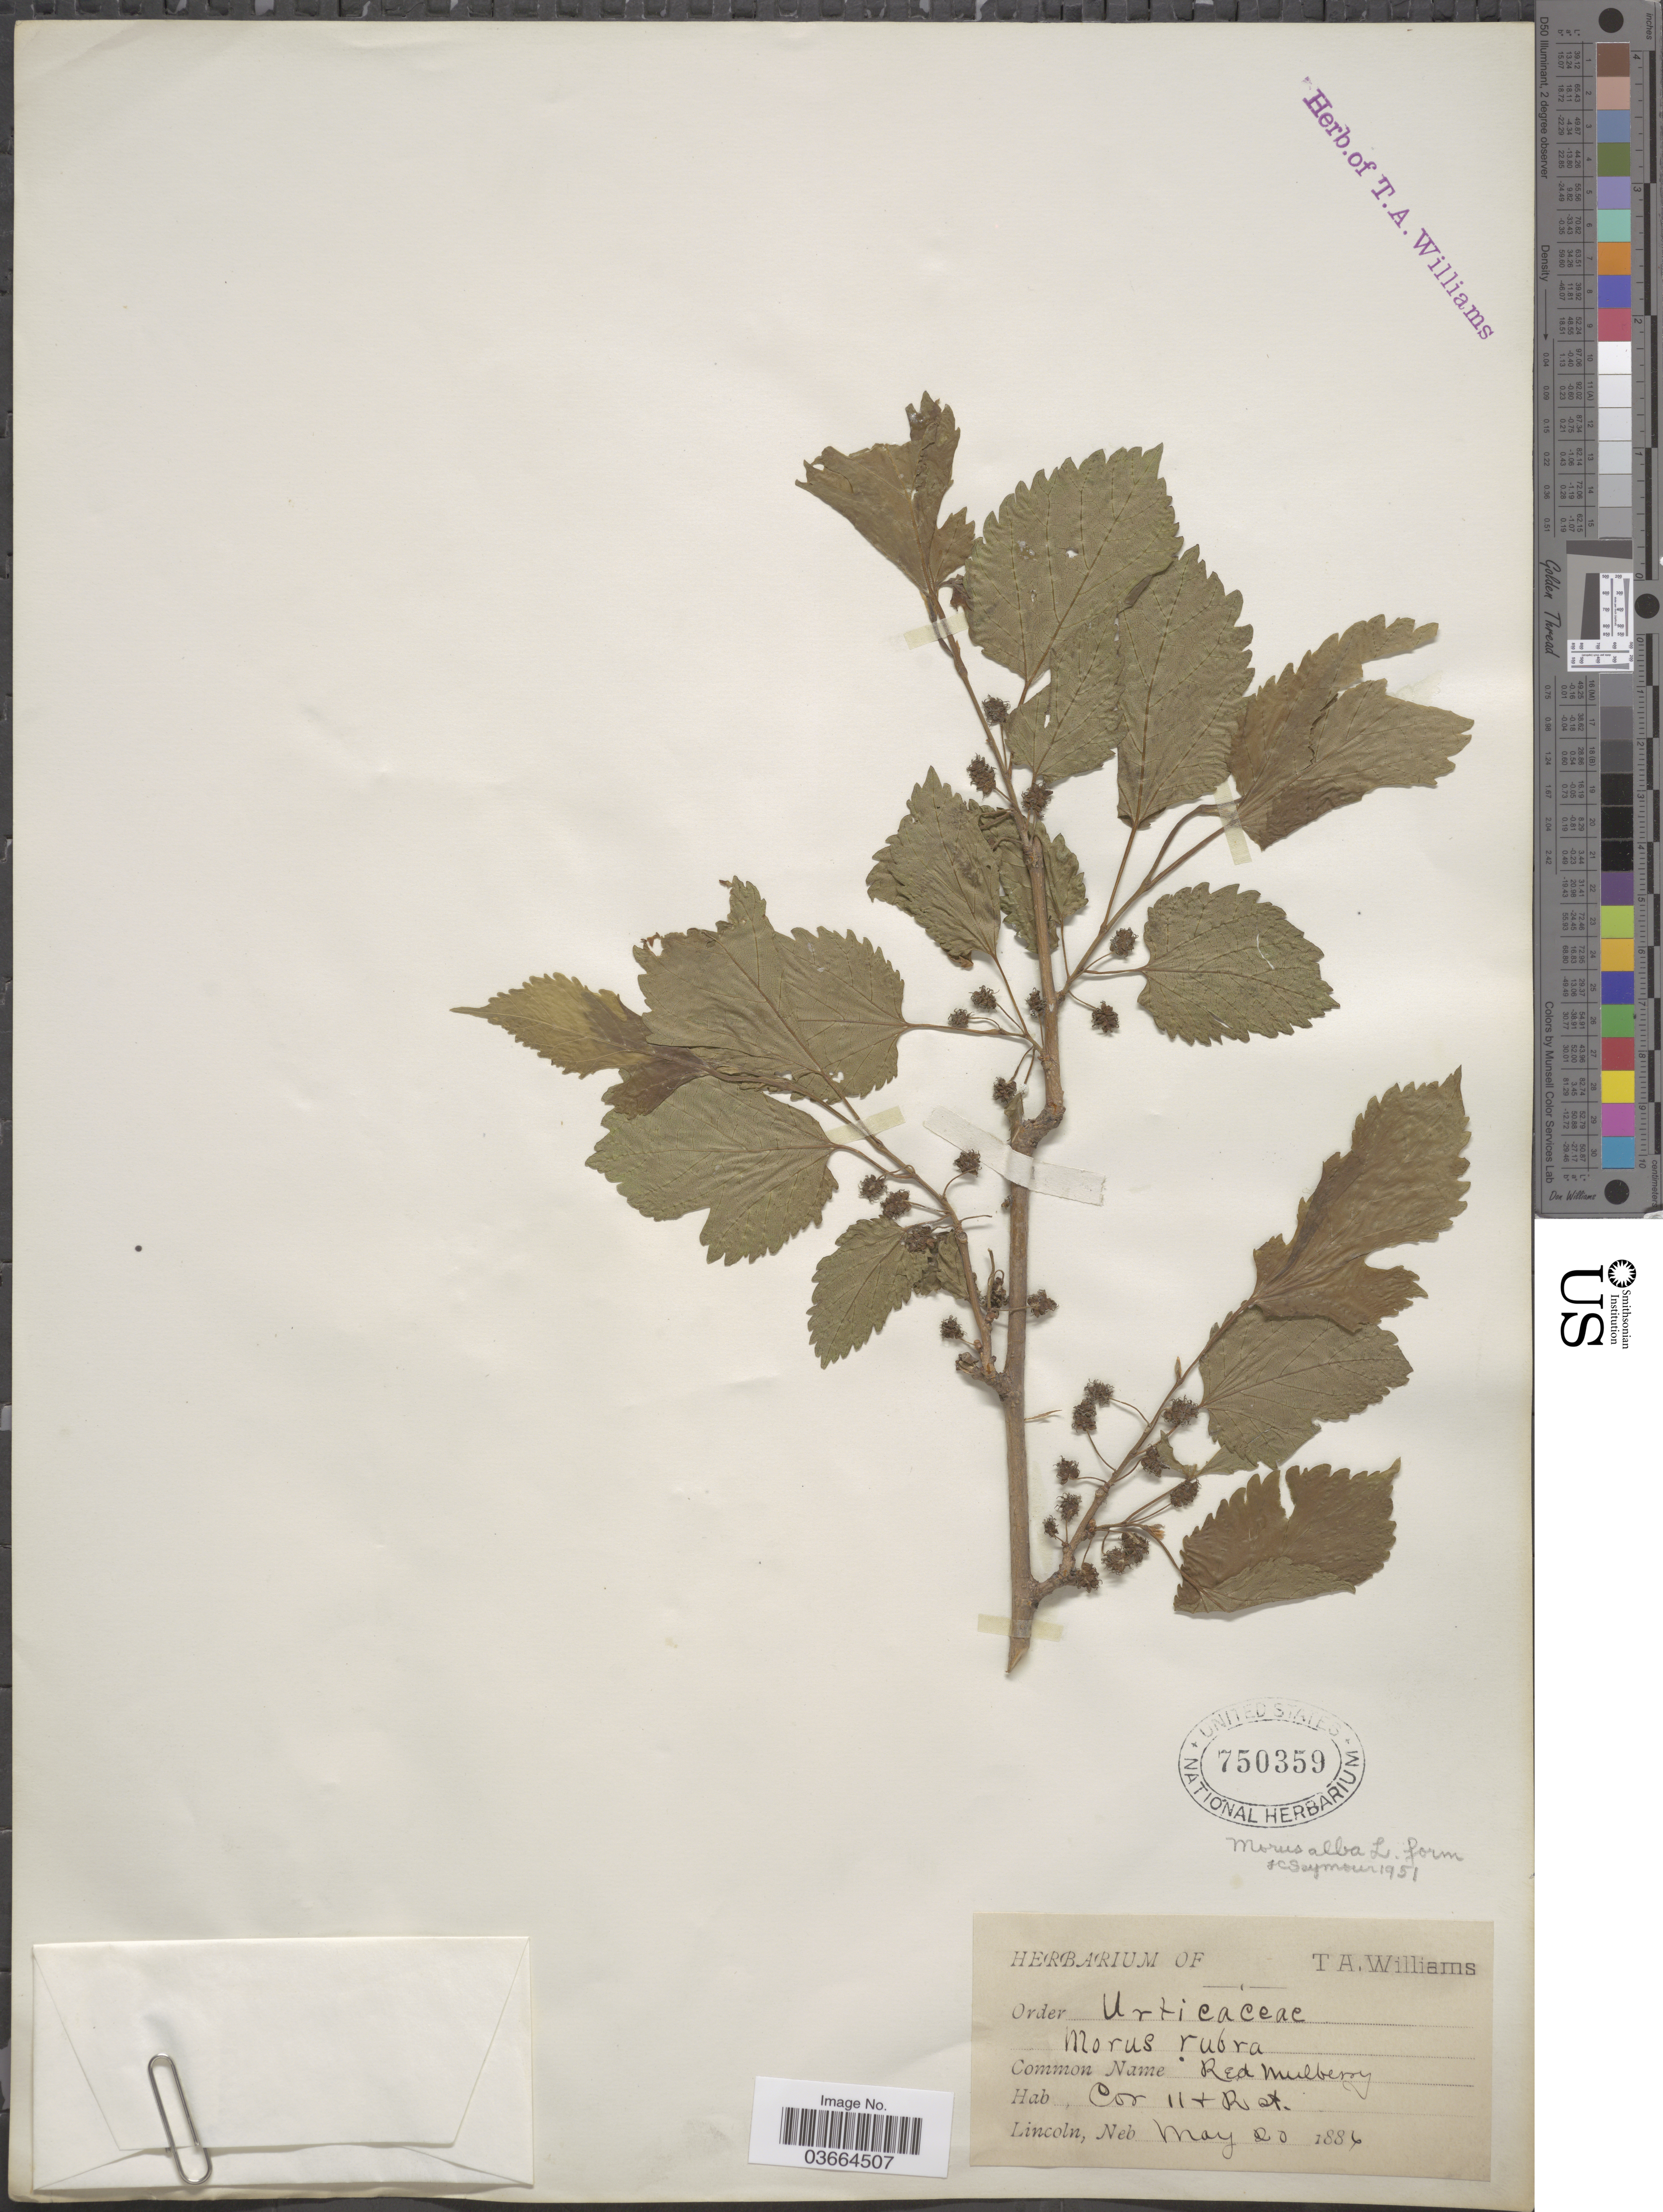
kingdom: Plantae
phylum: Tracheophyta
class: Magnoliopsida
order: Rosales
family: Moraceae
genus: Morus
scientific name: Morus alba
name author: L.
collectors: T. Williams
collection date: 1886-05-20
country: United States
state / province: Nebraska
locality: Cor 11+ Riot.*? Lincoln.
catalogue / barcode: US 750359